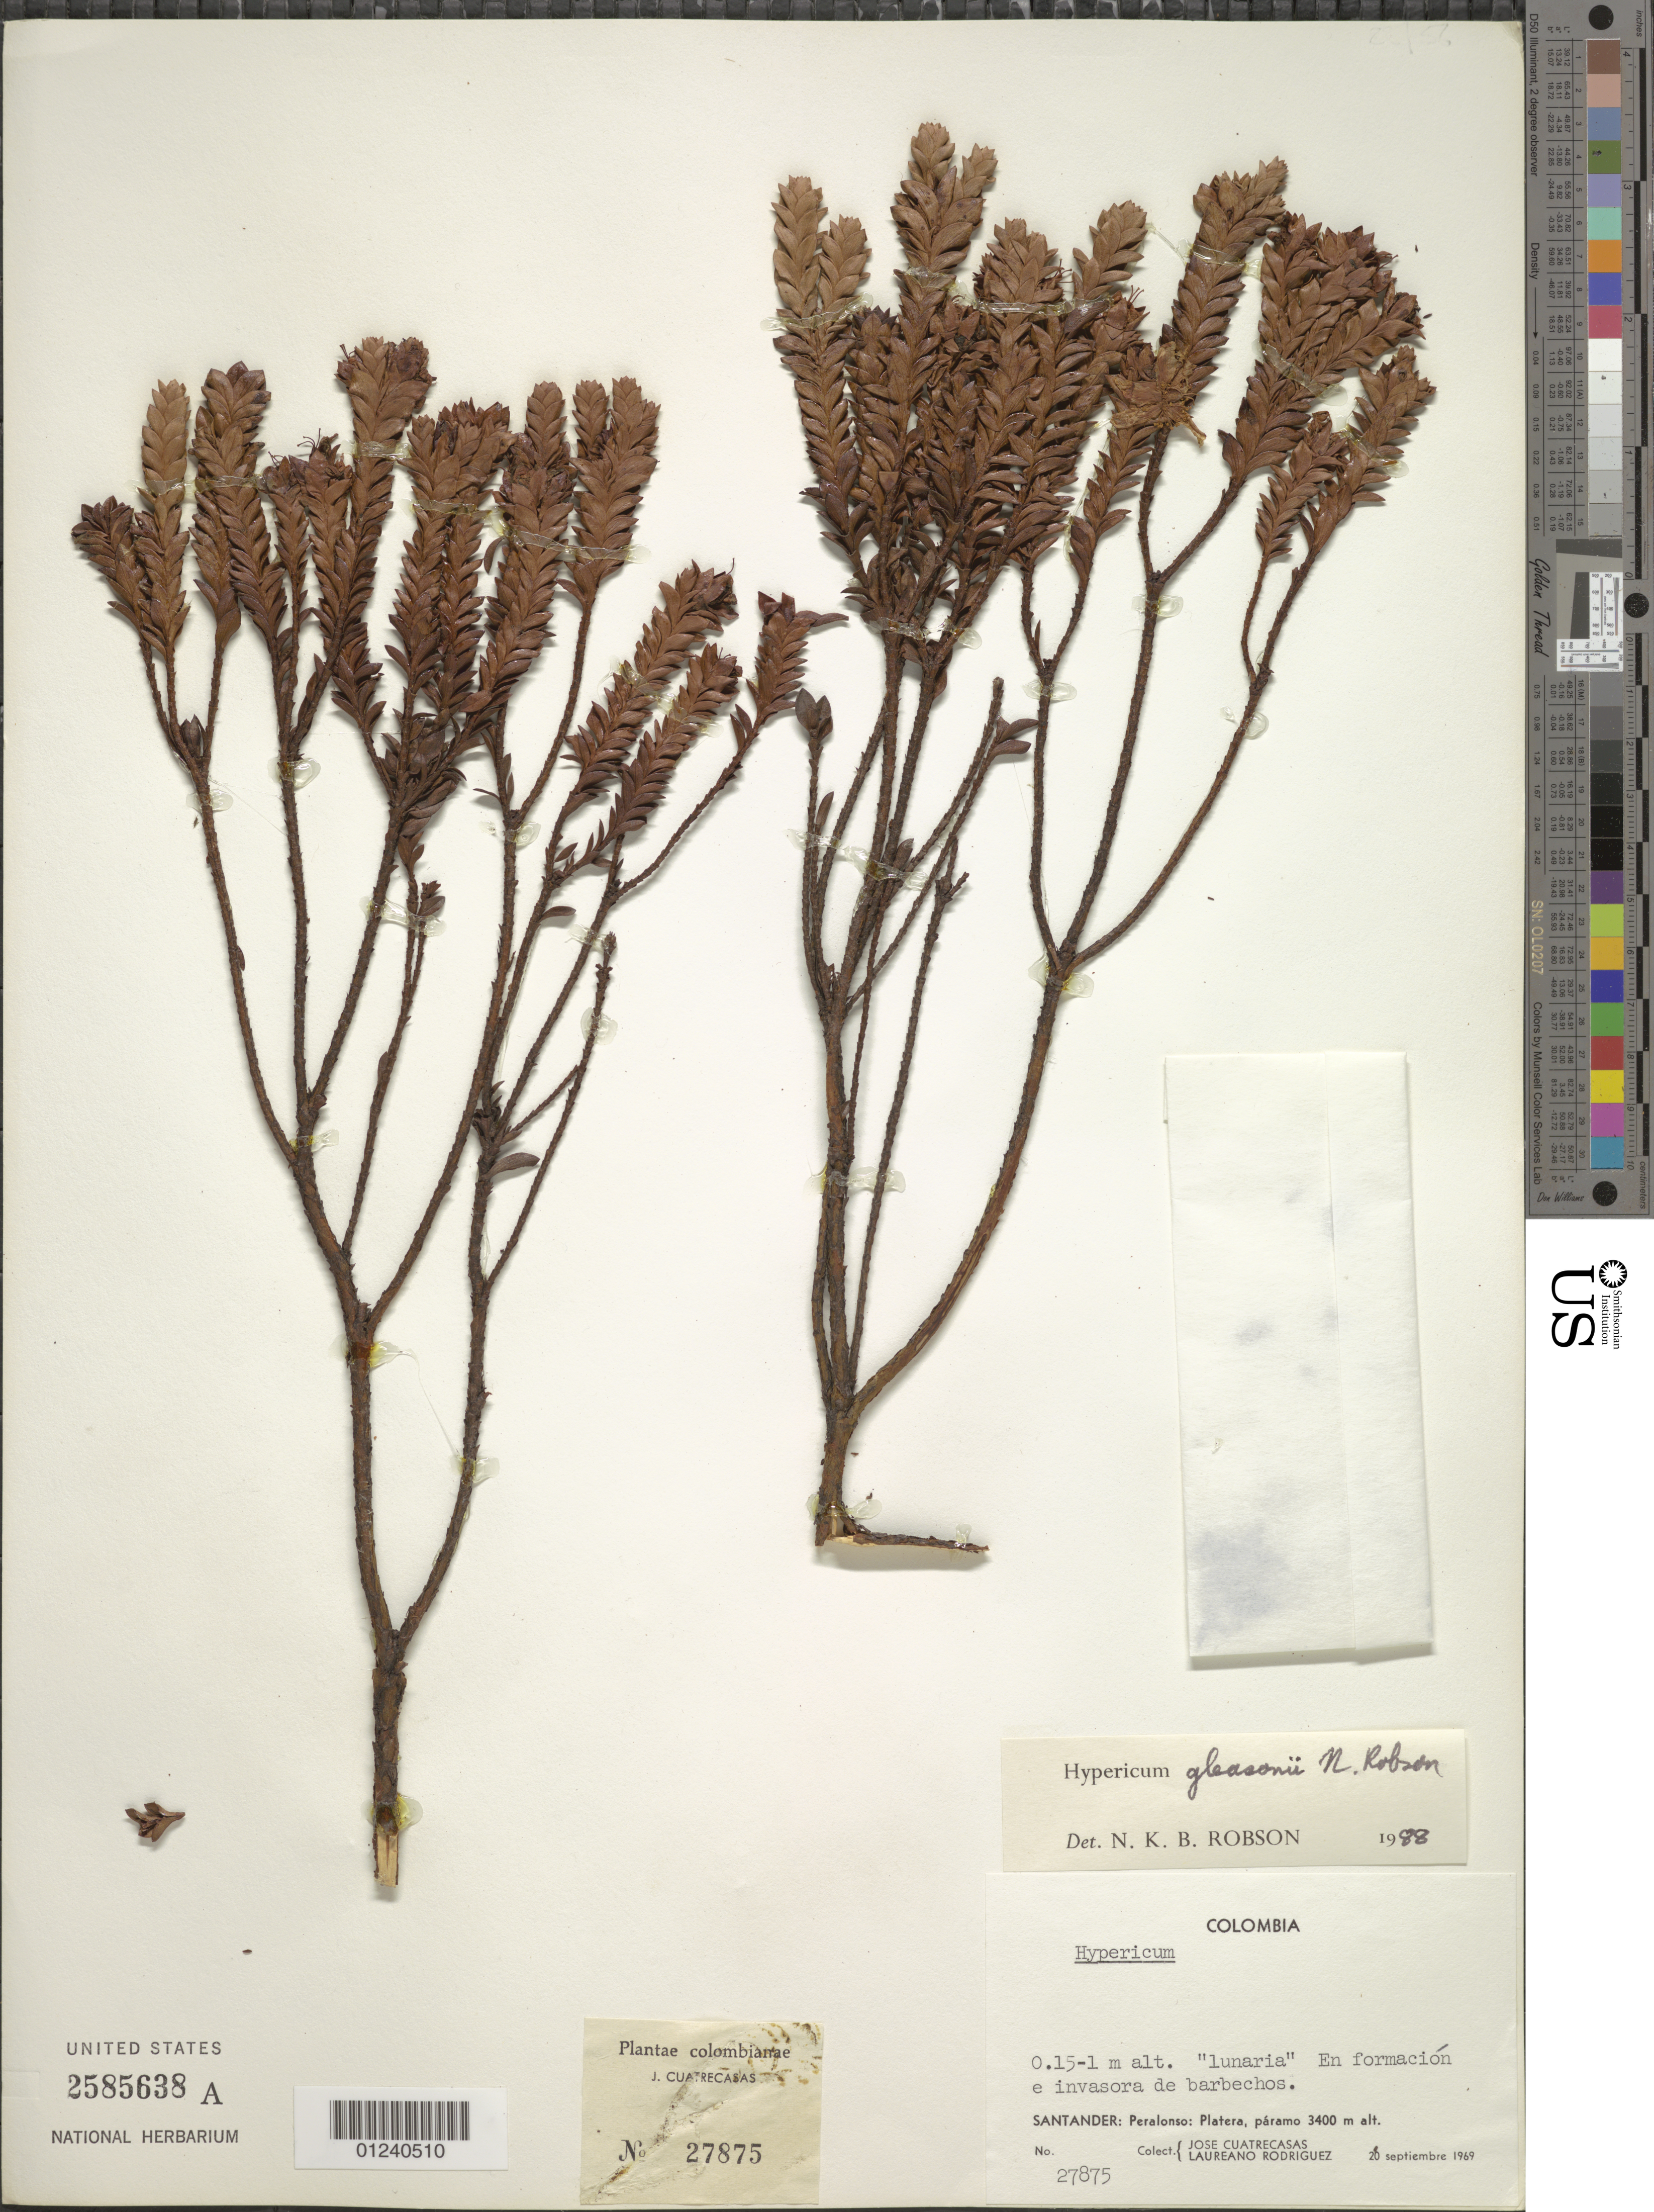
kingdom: Plantae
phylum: Tracheophyta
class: Magnoliopsida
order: Malpighiales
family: Hypericaceae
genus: Hypericum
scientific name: Hypericum gleasonii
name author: N. Robson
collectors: J. Cuatrecasas & L. Rodriguez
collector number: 27875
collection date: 1969-09-20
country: Colombia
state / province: Santander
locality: Peralonso: Platera.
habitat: Paramo.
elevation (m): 3400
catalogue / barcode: US 2585638A